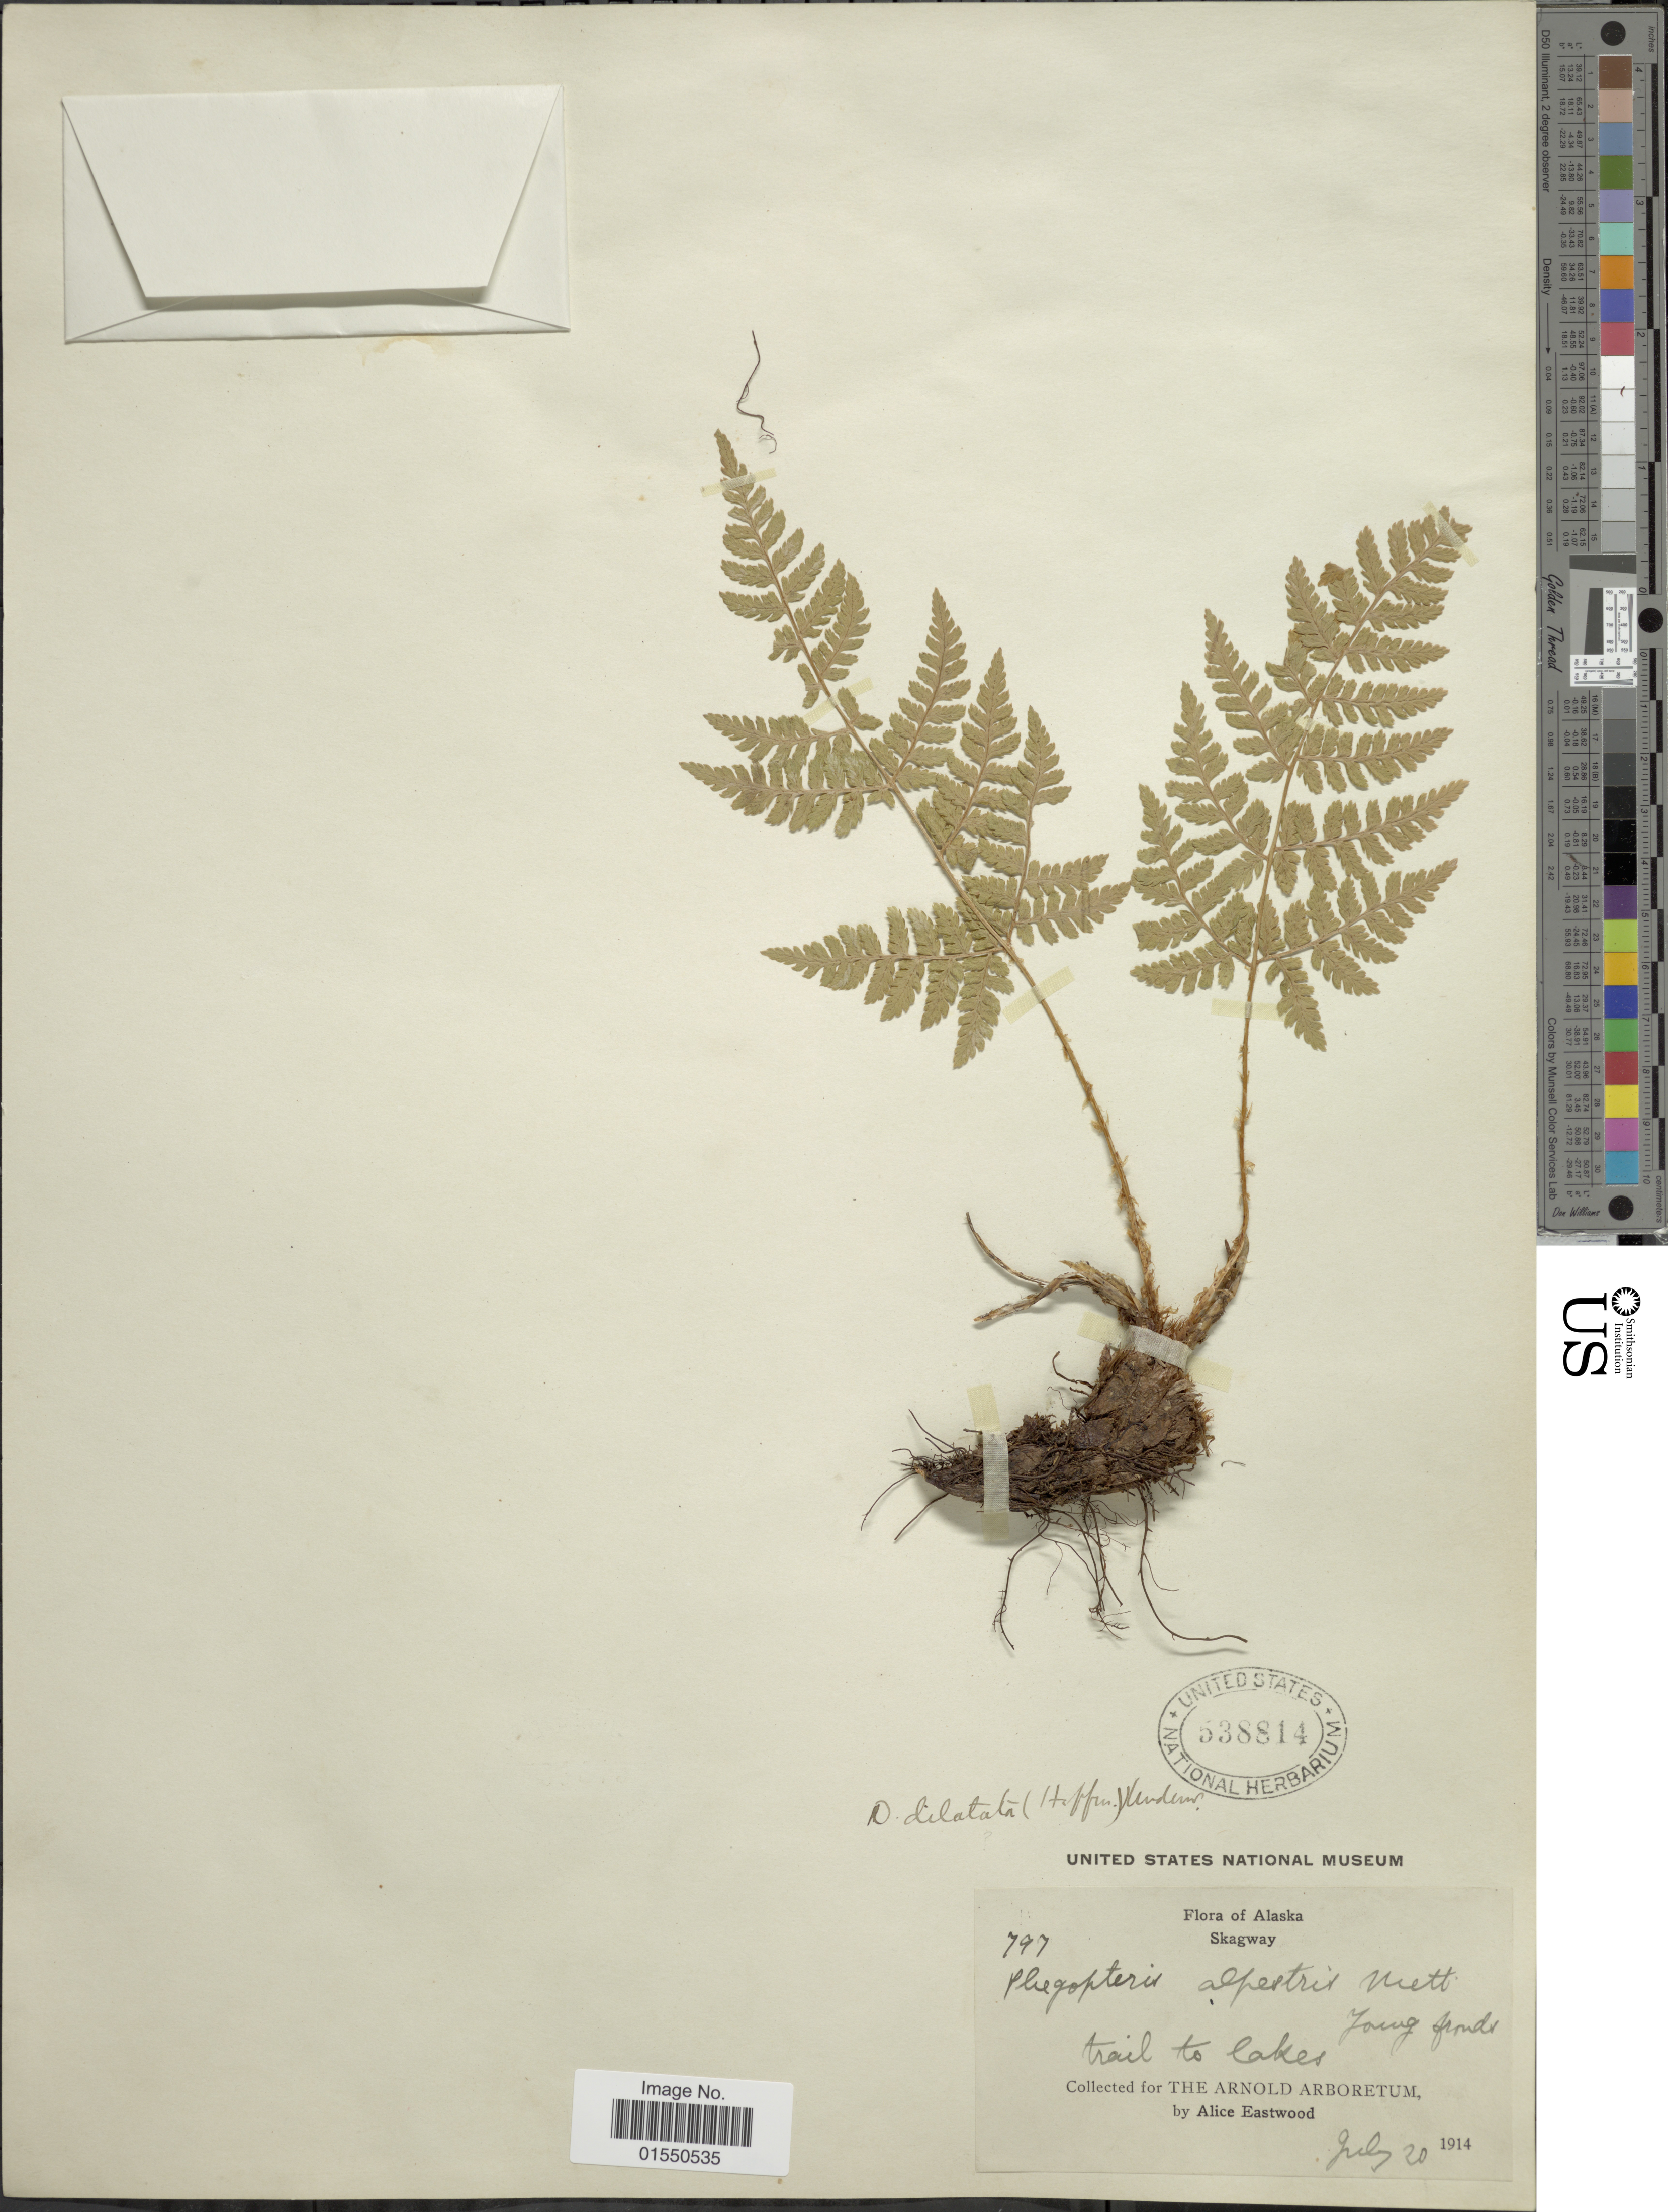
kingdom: Plantae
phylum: Tracheophyta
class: Polypodiopsida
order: Polypodiales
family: Dryopteridaceae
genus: Dryopteris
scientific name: Dryopteris expansa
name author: (C. Presl) Fraser-Jenk. & Jermy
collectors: A. Eastwood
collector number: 797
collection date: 1914-07-20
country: United States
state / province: Alaska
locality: Skagway, trail to lakes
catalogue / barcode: US 538814